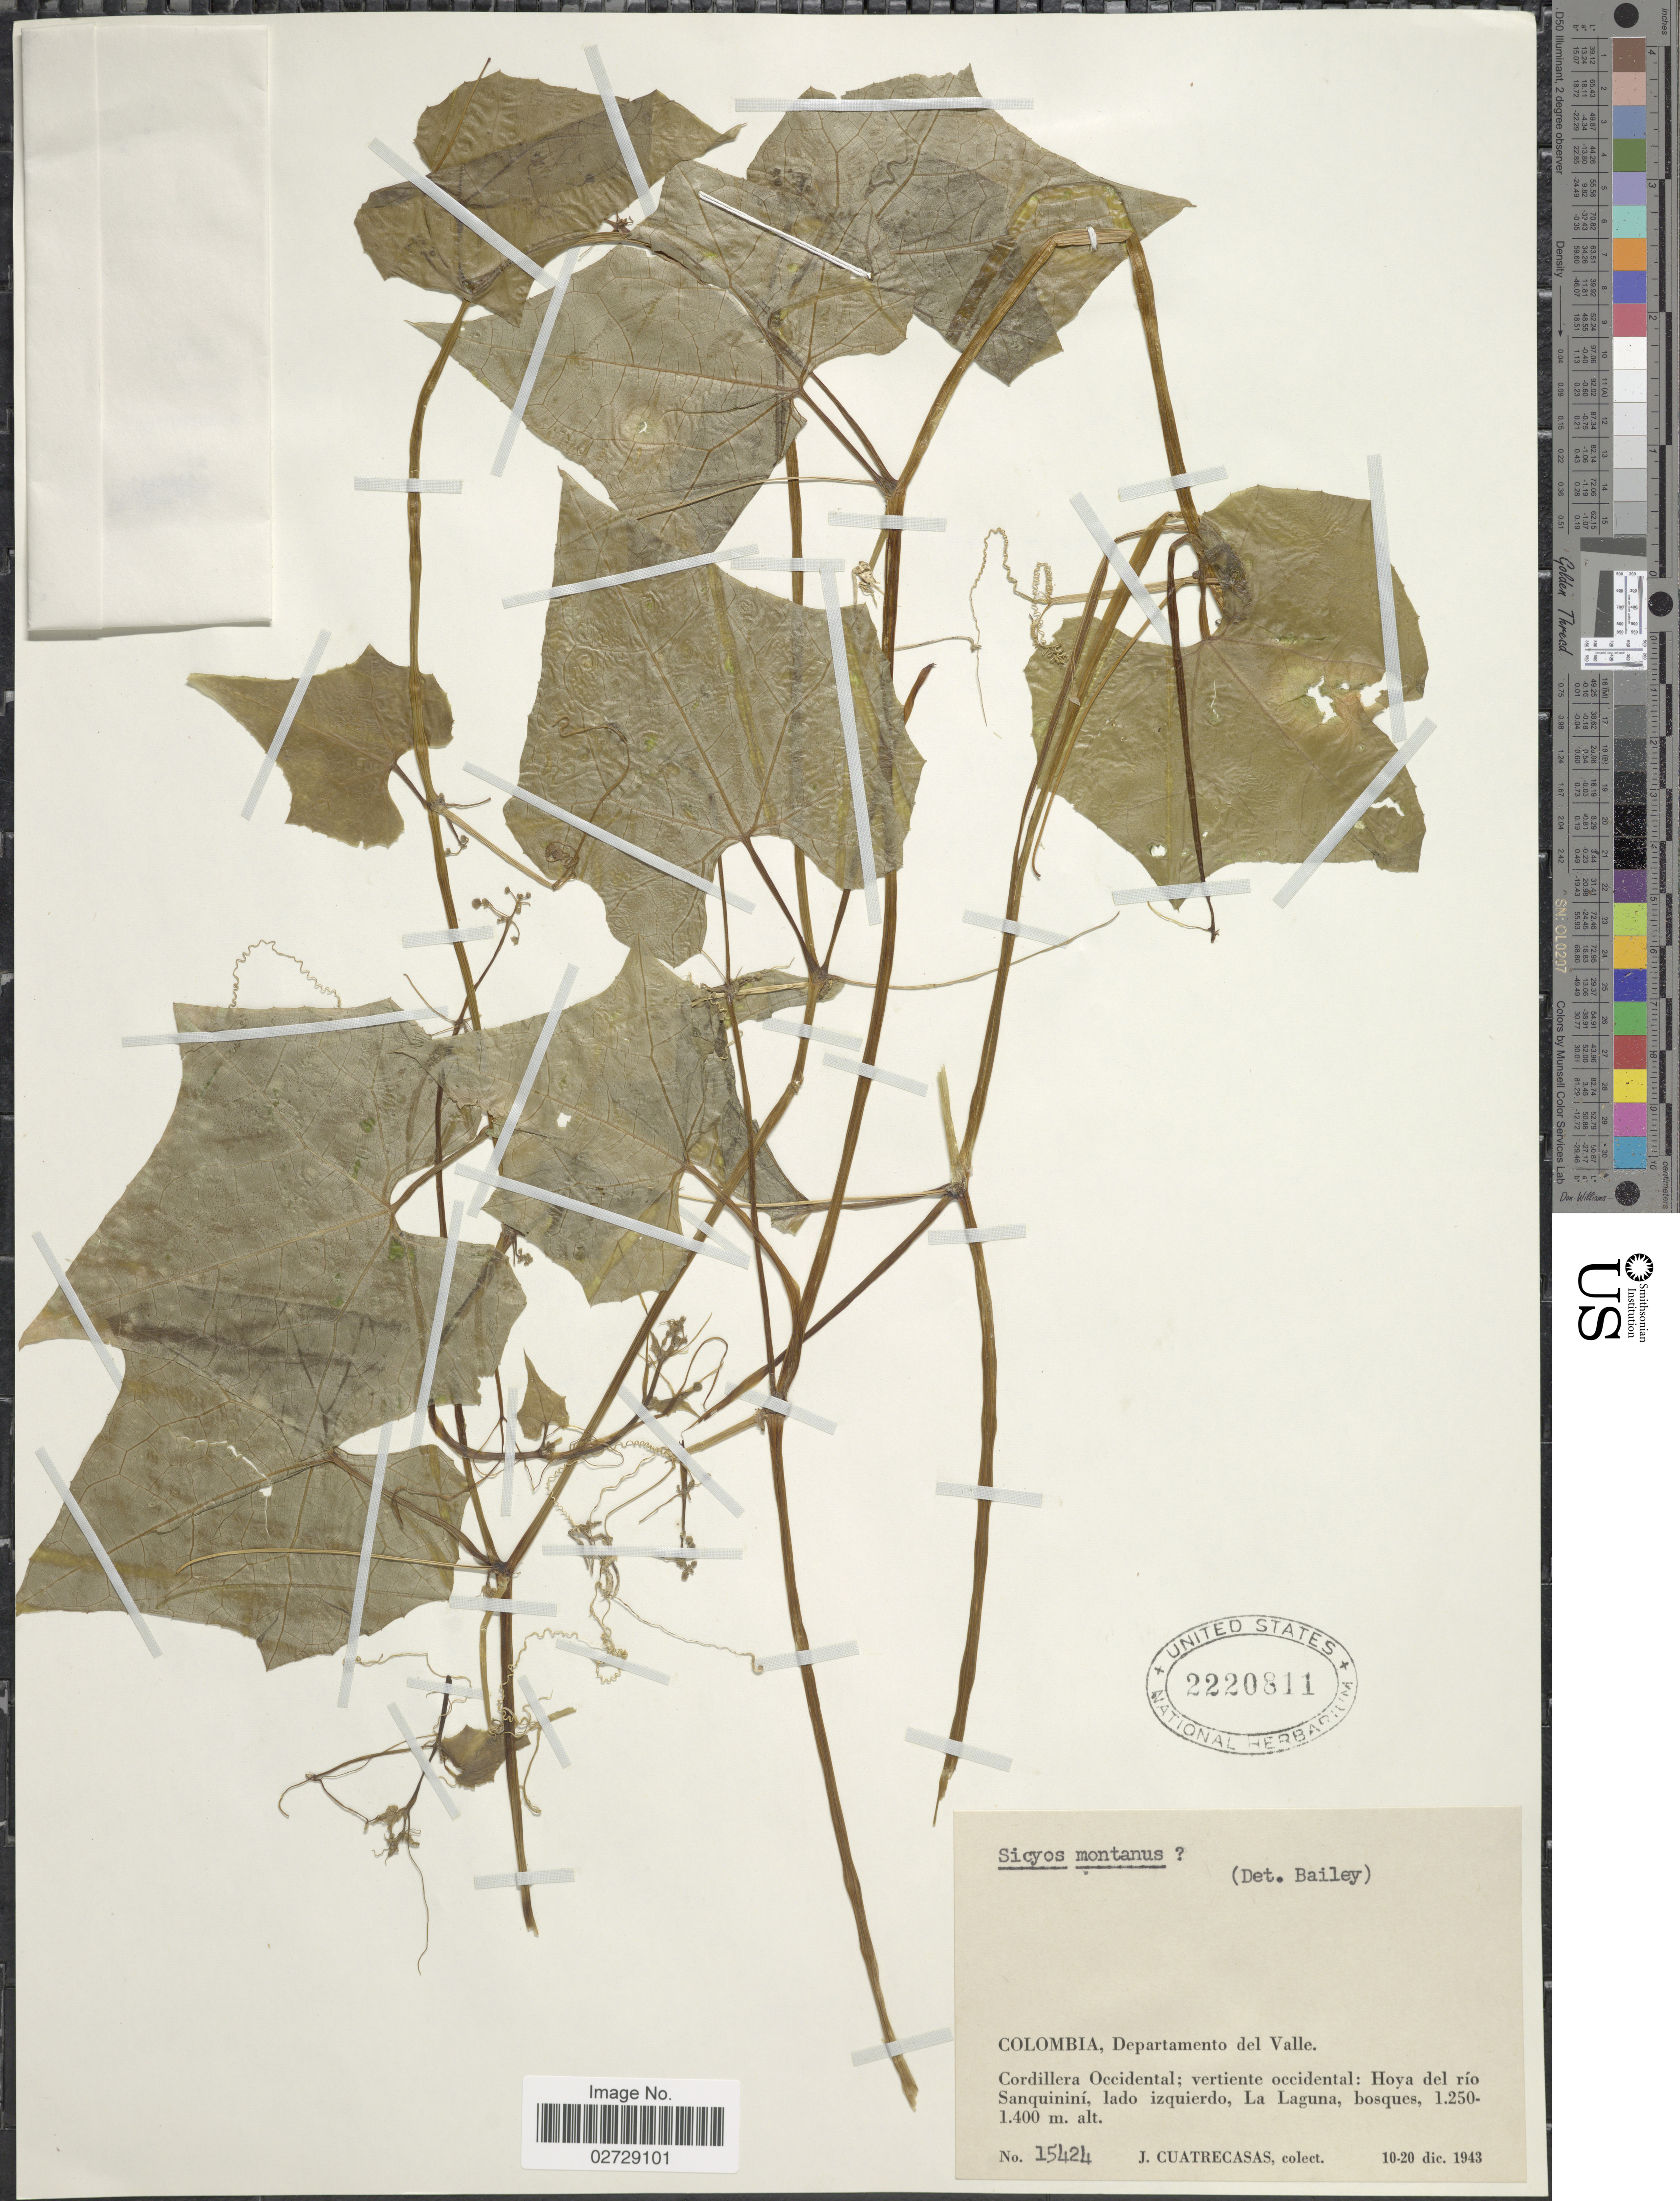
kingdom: Plantae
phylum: Tracheophyta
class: Magnoliopsida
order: Cucurbitales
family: Cucurbitaceae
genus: Sicyos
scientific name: Sicyos montanus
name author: Poepp. & Endl.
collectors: J. Cuatrecasas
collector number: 15424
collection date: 1943-12-10/1943-12-20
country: Colombia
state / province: Valle del Cauca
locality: Departamento del Valle. Cordillera Occidental: vertiente occidental: Hoya del rio Sanquinini, lado izguierdo, La Laguna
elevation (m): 1250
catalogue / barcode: US 2220811